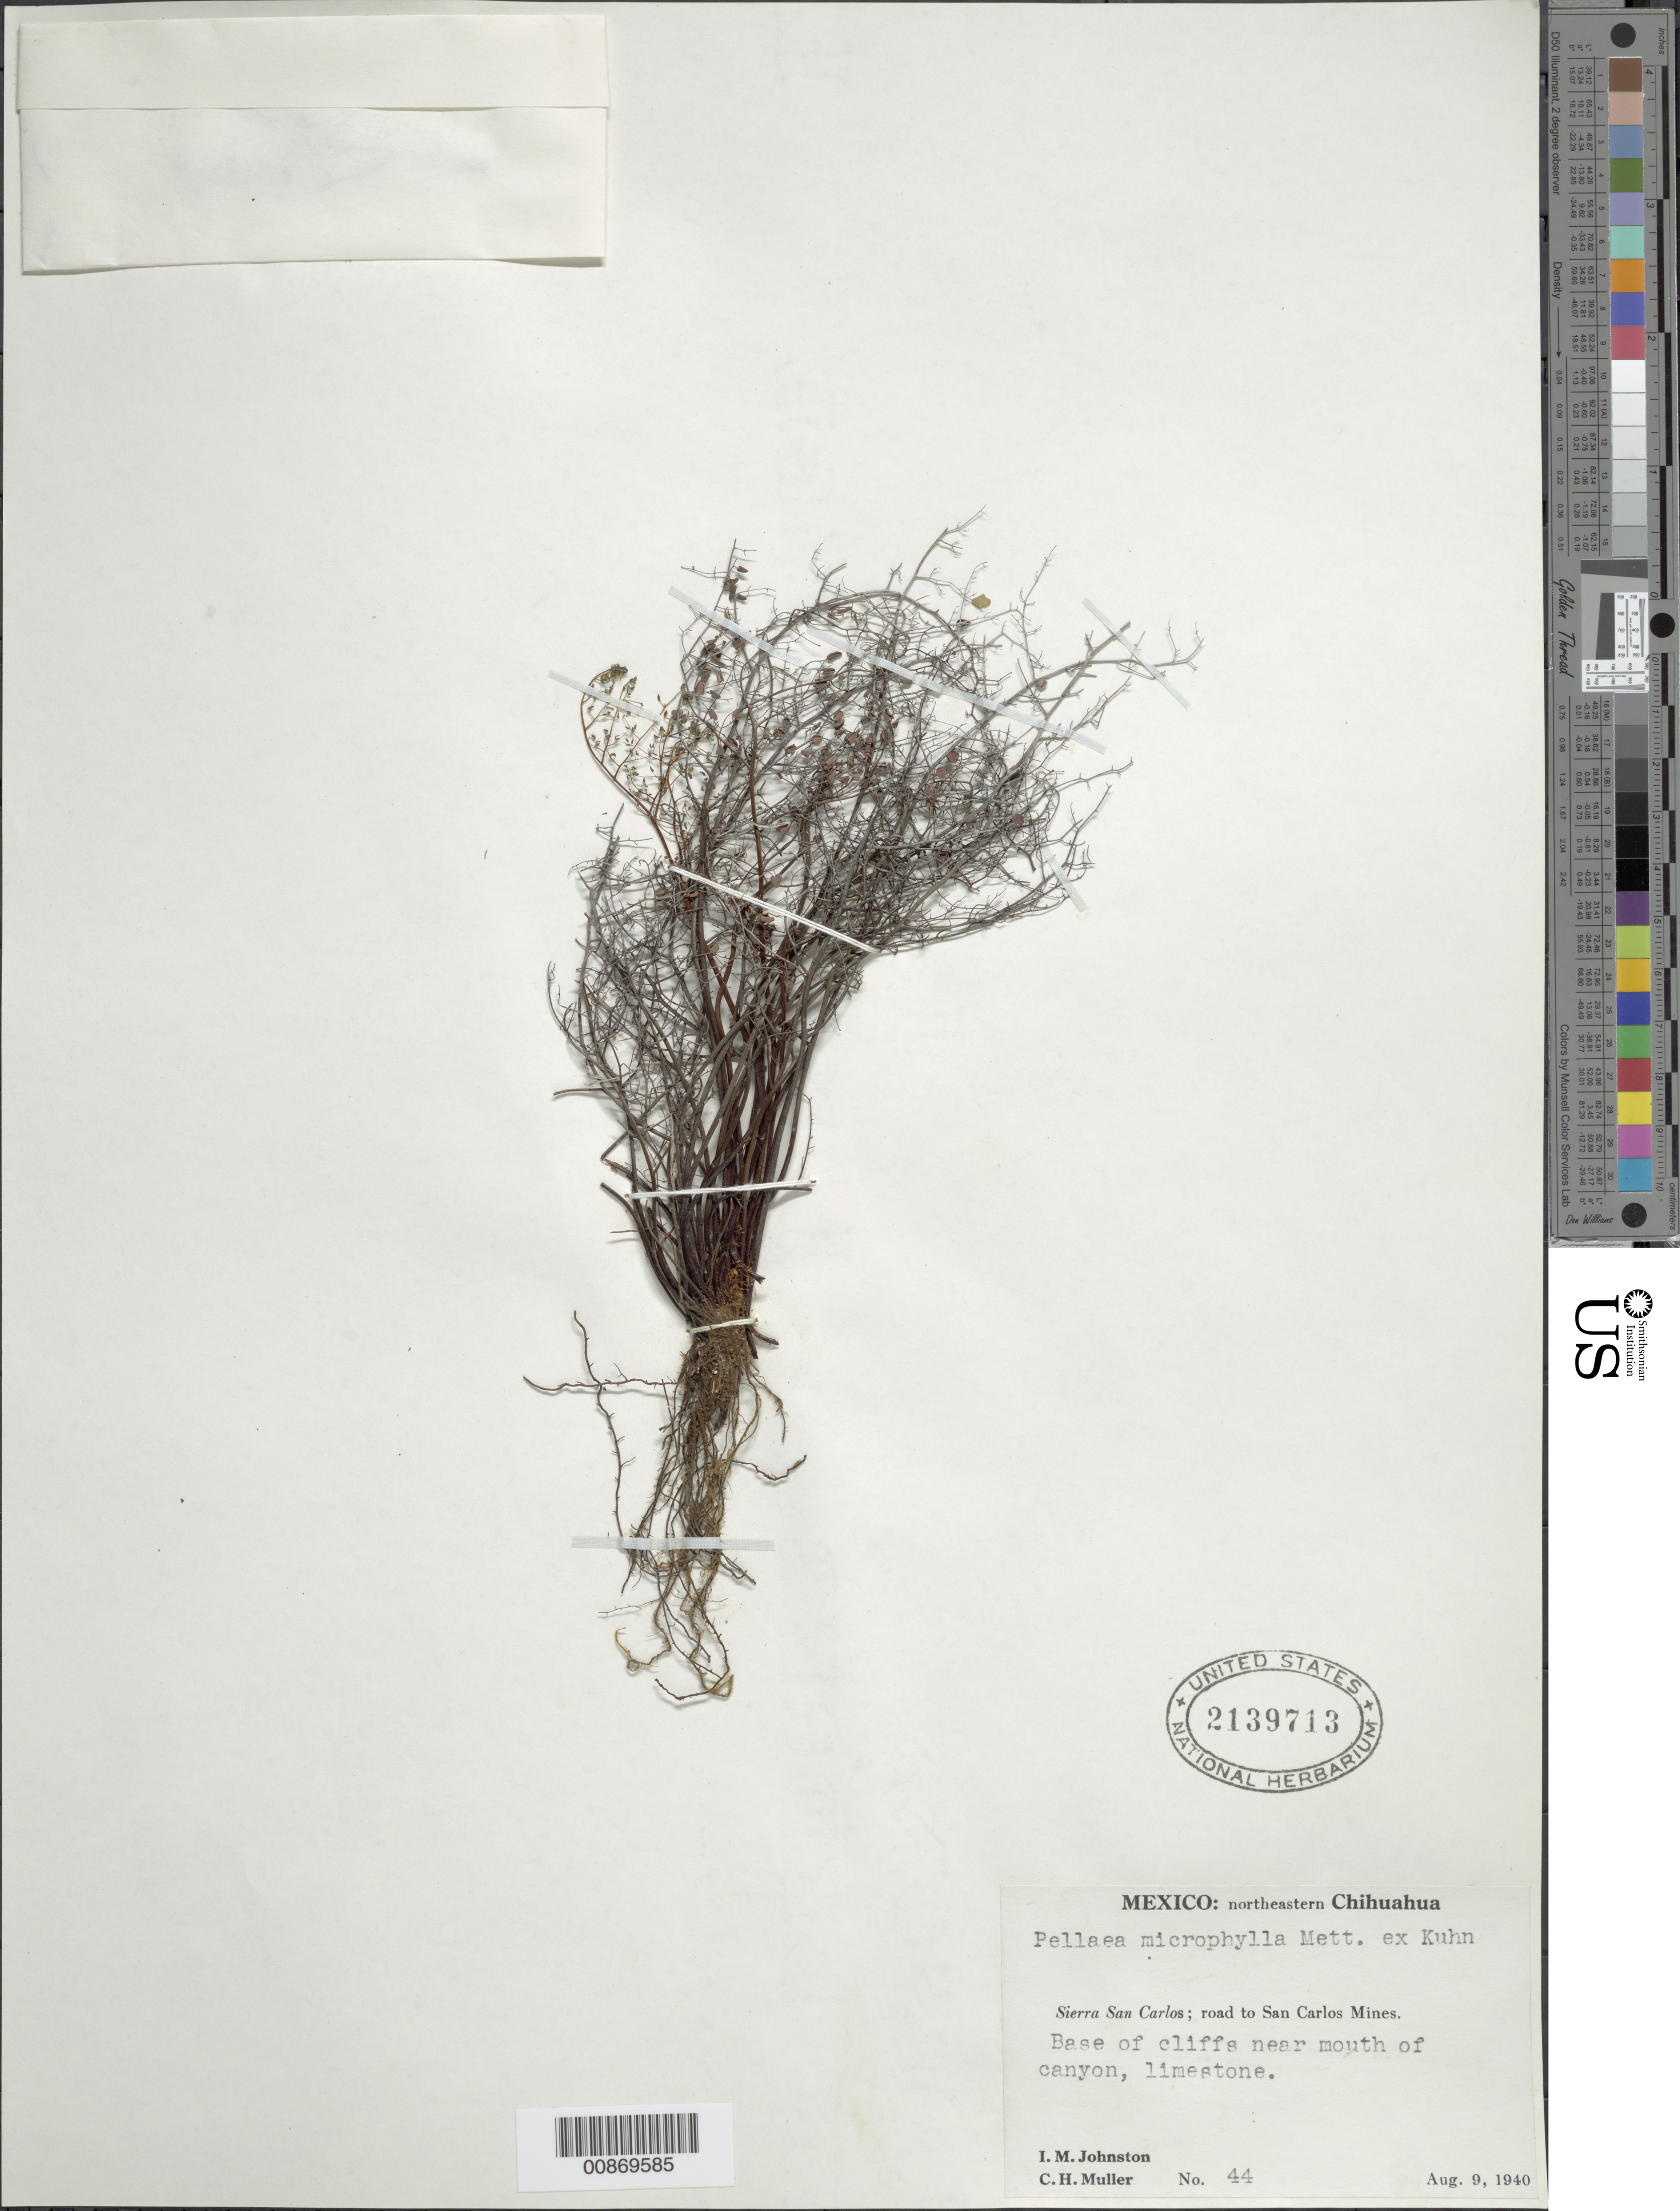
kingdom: Plantae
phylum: Tracheophyta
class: Polypodiopsida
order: Polypodiales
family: Pteridaceae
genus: Argyrochosma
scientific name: Argyrochosma microphylla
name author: (Mett. ex Kuhn) Windham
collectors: I.M. Johnston & C. H. Muller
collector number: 44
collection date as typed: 09 Aug 1940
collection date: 1940-08-09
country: Mexico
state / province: Chihuahua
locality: Sierra San Carlos; road to San Carlos Mines. Northeastern Chihuahua.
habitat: Base of cliffs near mouth of canyon, limestone.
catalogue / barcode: US 2139713